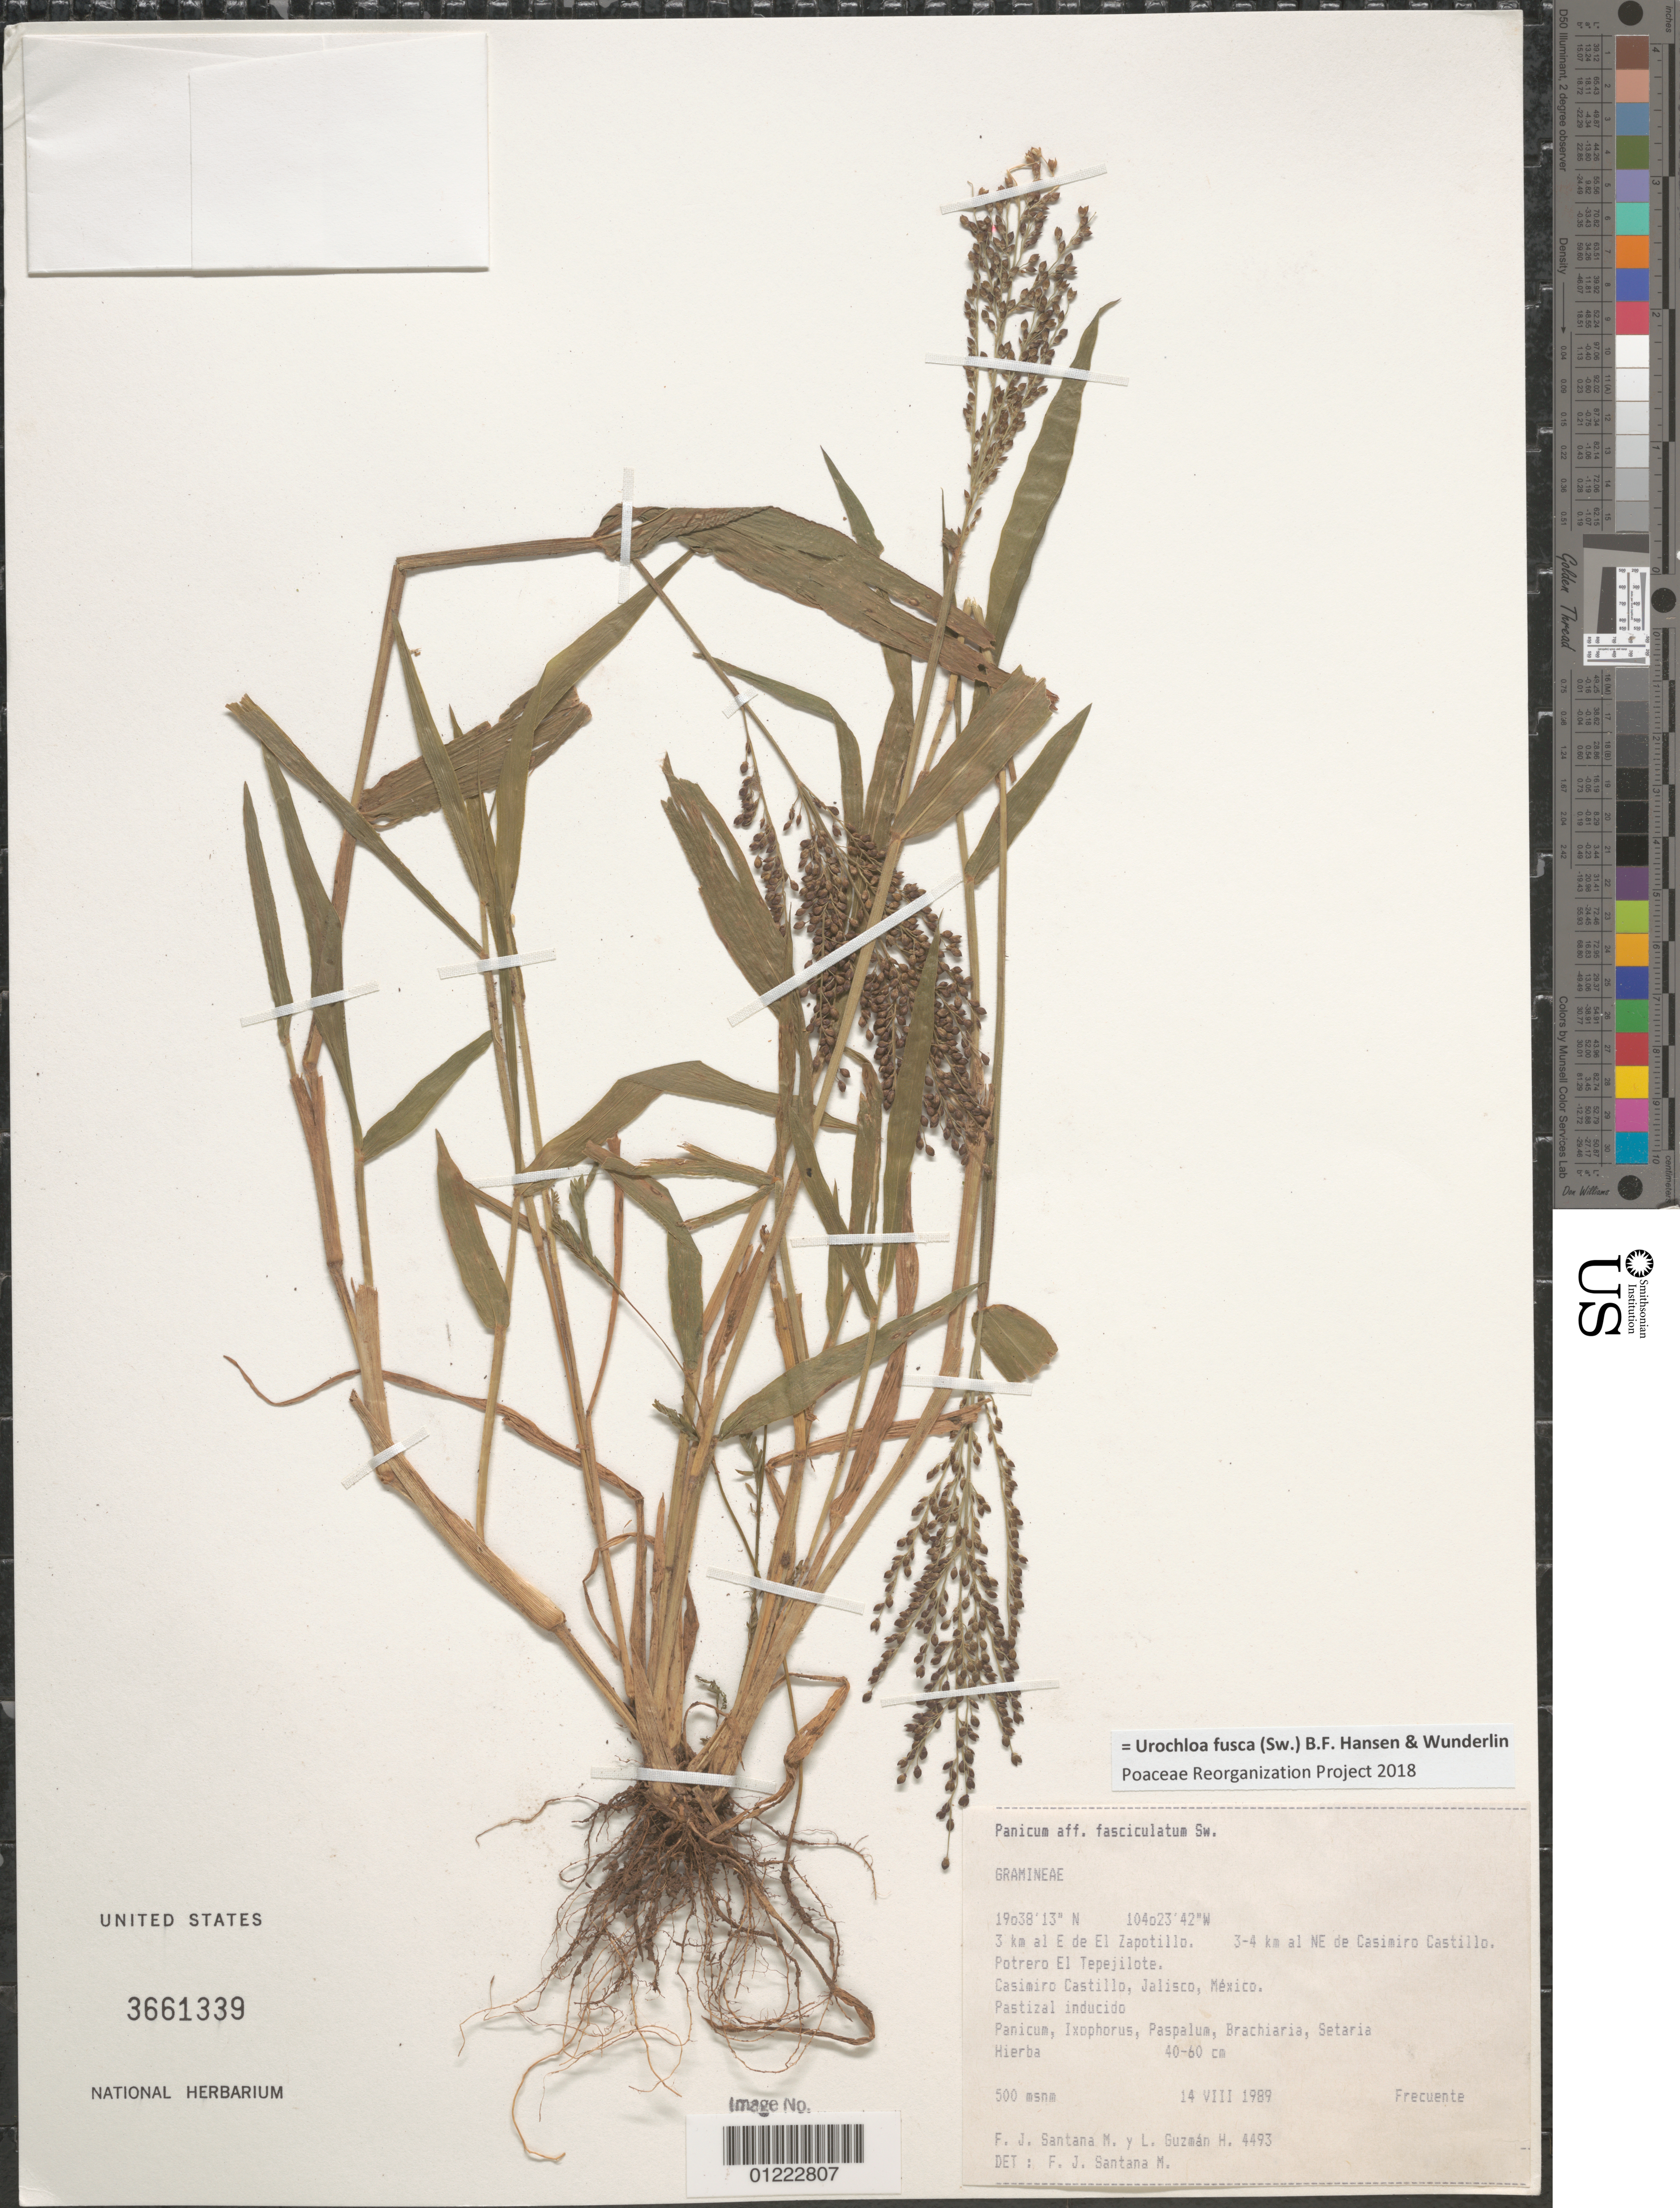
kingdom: Plantae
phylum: Tracheophyta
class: Liliopsida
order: Poales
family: Poaceae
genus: Brachiaria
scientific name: Brachiaria fasciculata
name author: (Sw.) Parodi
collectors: F. J. Santana M. & L. Guzmán H.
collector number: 4493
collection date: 1989-08-14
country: Mexico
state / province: Jalisco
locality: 3 km al E de El Zapotillo. 3-4 km al NE de Casimiro Castillo. Potrero El Tepejilote.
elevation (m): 500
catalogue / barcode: US 3661339